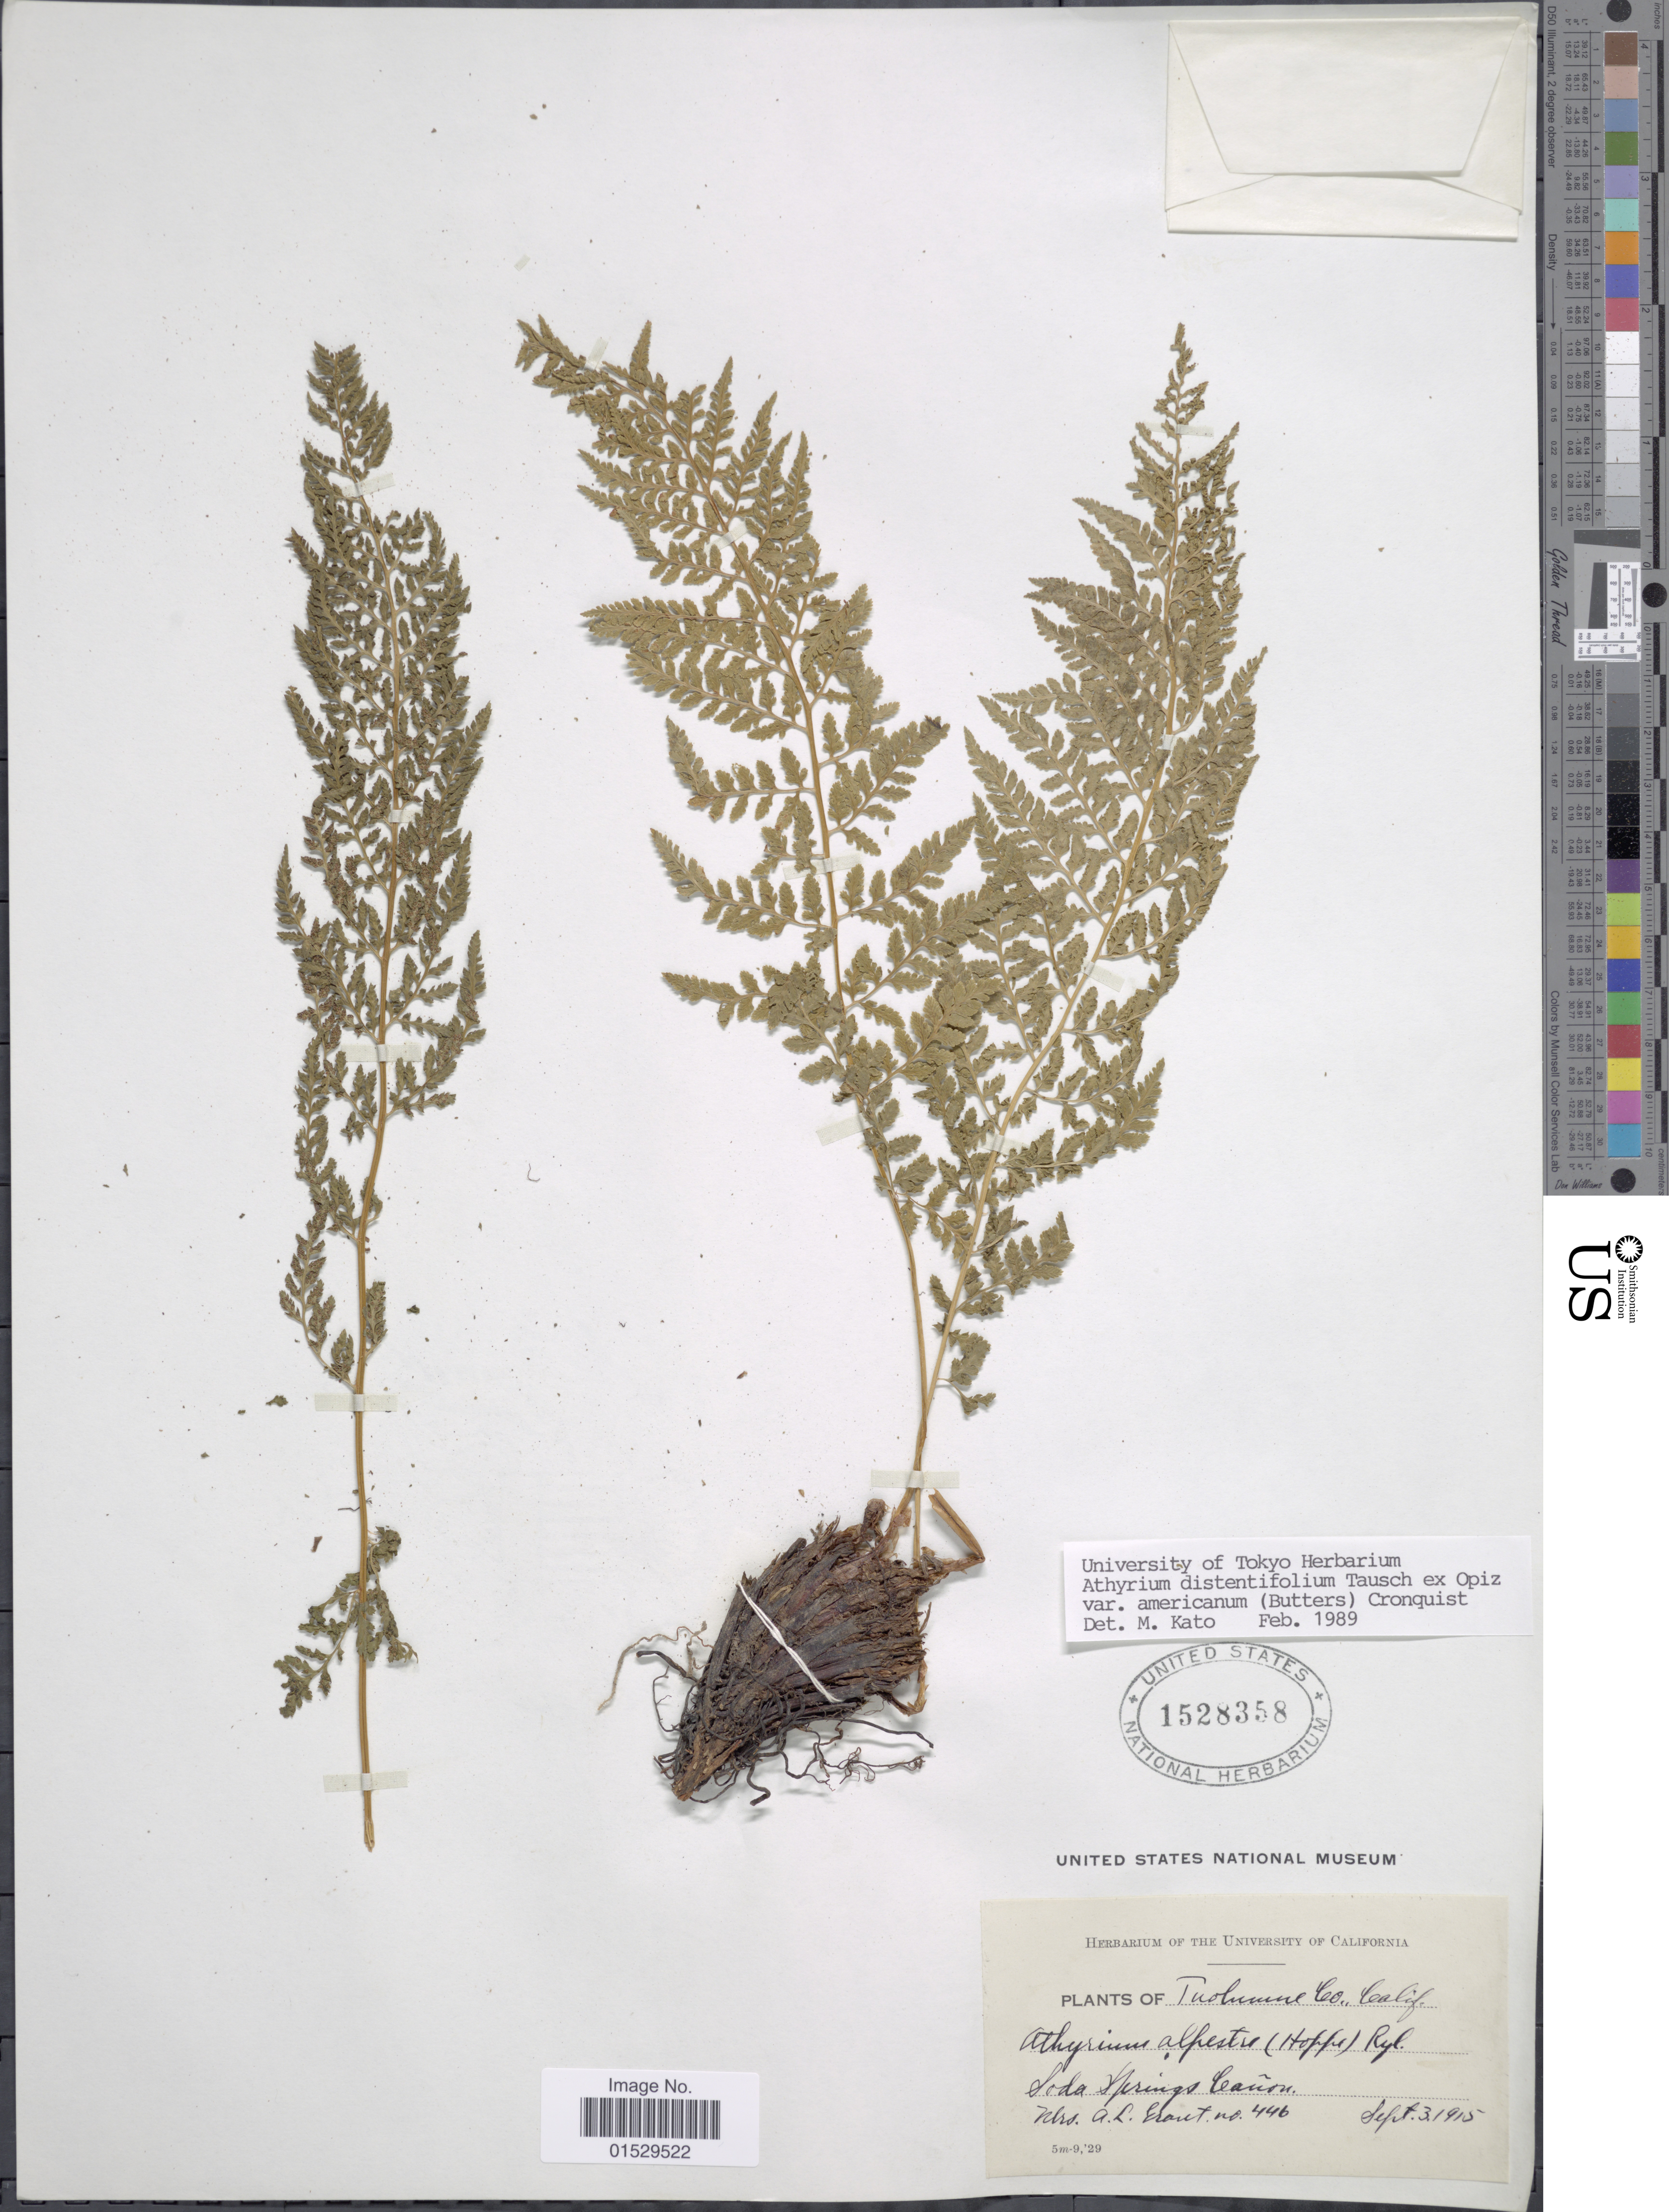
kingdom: Plantae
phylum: Tracheophyta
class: Polypodiopsida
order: Polypodiales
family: Athyriaceae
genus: Athyrium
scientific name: Athyrium distentifolilum subsp. americanum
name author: (Butters) Hultén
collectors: A. L. Grant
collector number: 446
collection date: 1915-09-03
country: United States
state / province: California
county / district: Tuolumne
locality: Tuolumne Co., Calif., Soda Springs Canon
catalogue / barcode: US 1528358